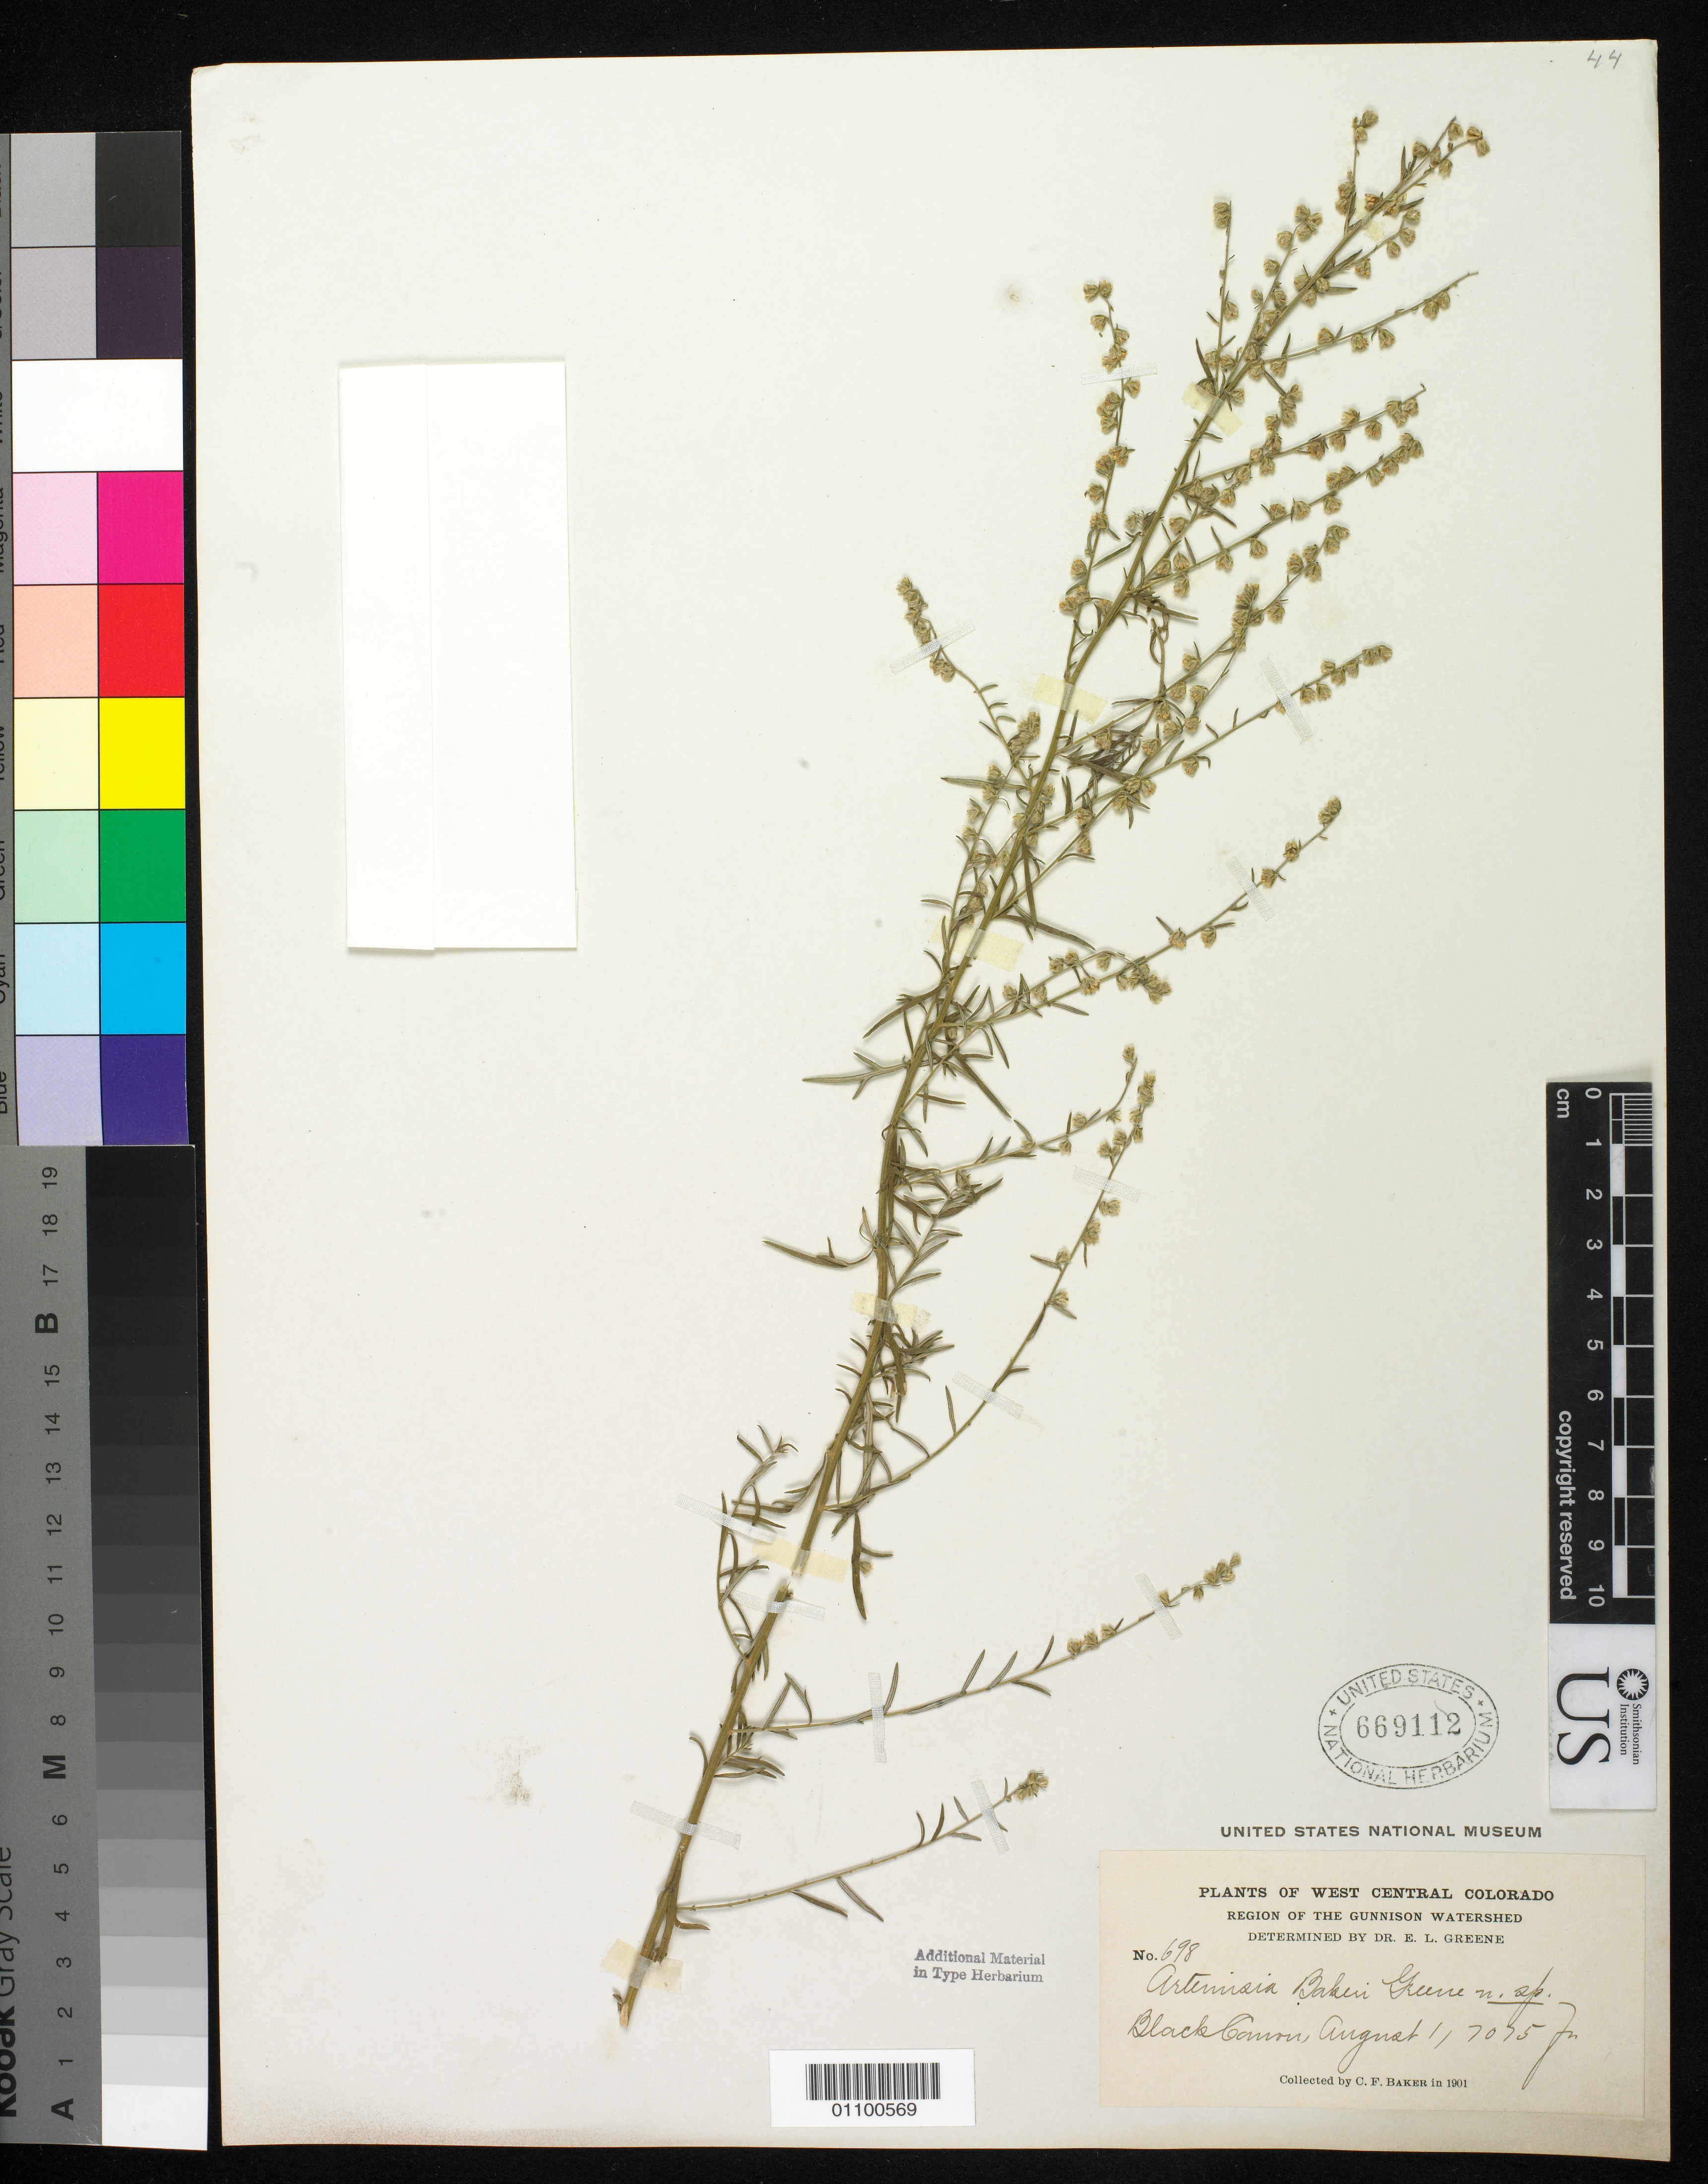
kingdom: Plantae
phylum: Tracheophyta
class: Magnoliopsida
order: Asterales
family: Asteraceae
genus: Artemisia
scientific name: Artemisia bakeri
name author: Greene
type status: Type Collection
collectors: C. F. Baker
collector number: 698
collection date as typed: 01 Aug 1901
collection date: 1901-08-01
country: United States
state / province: Colorado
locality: Black Canyon.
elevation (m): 2156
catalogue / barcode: US 669112